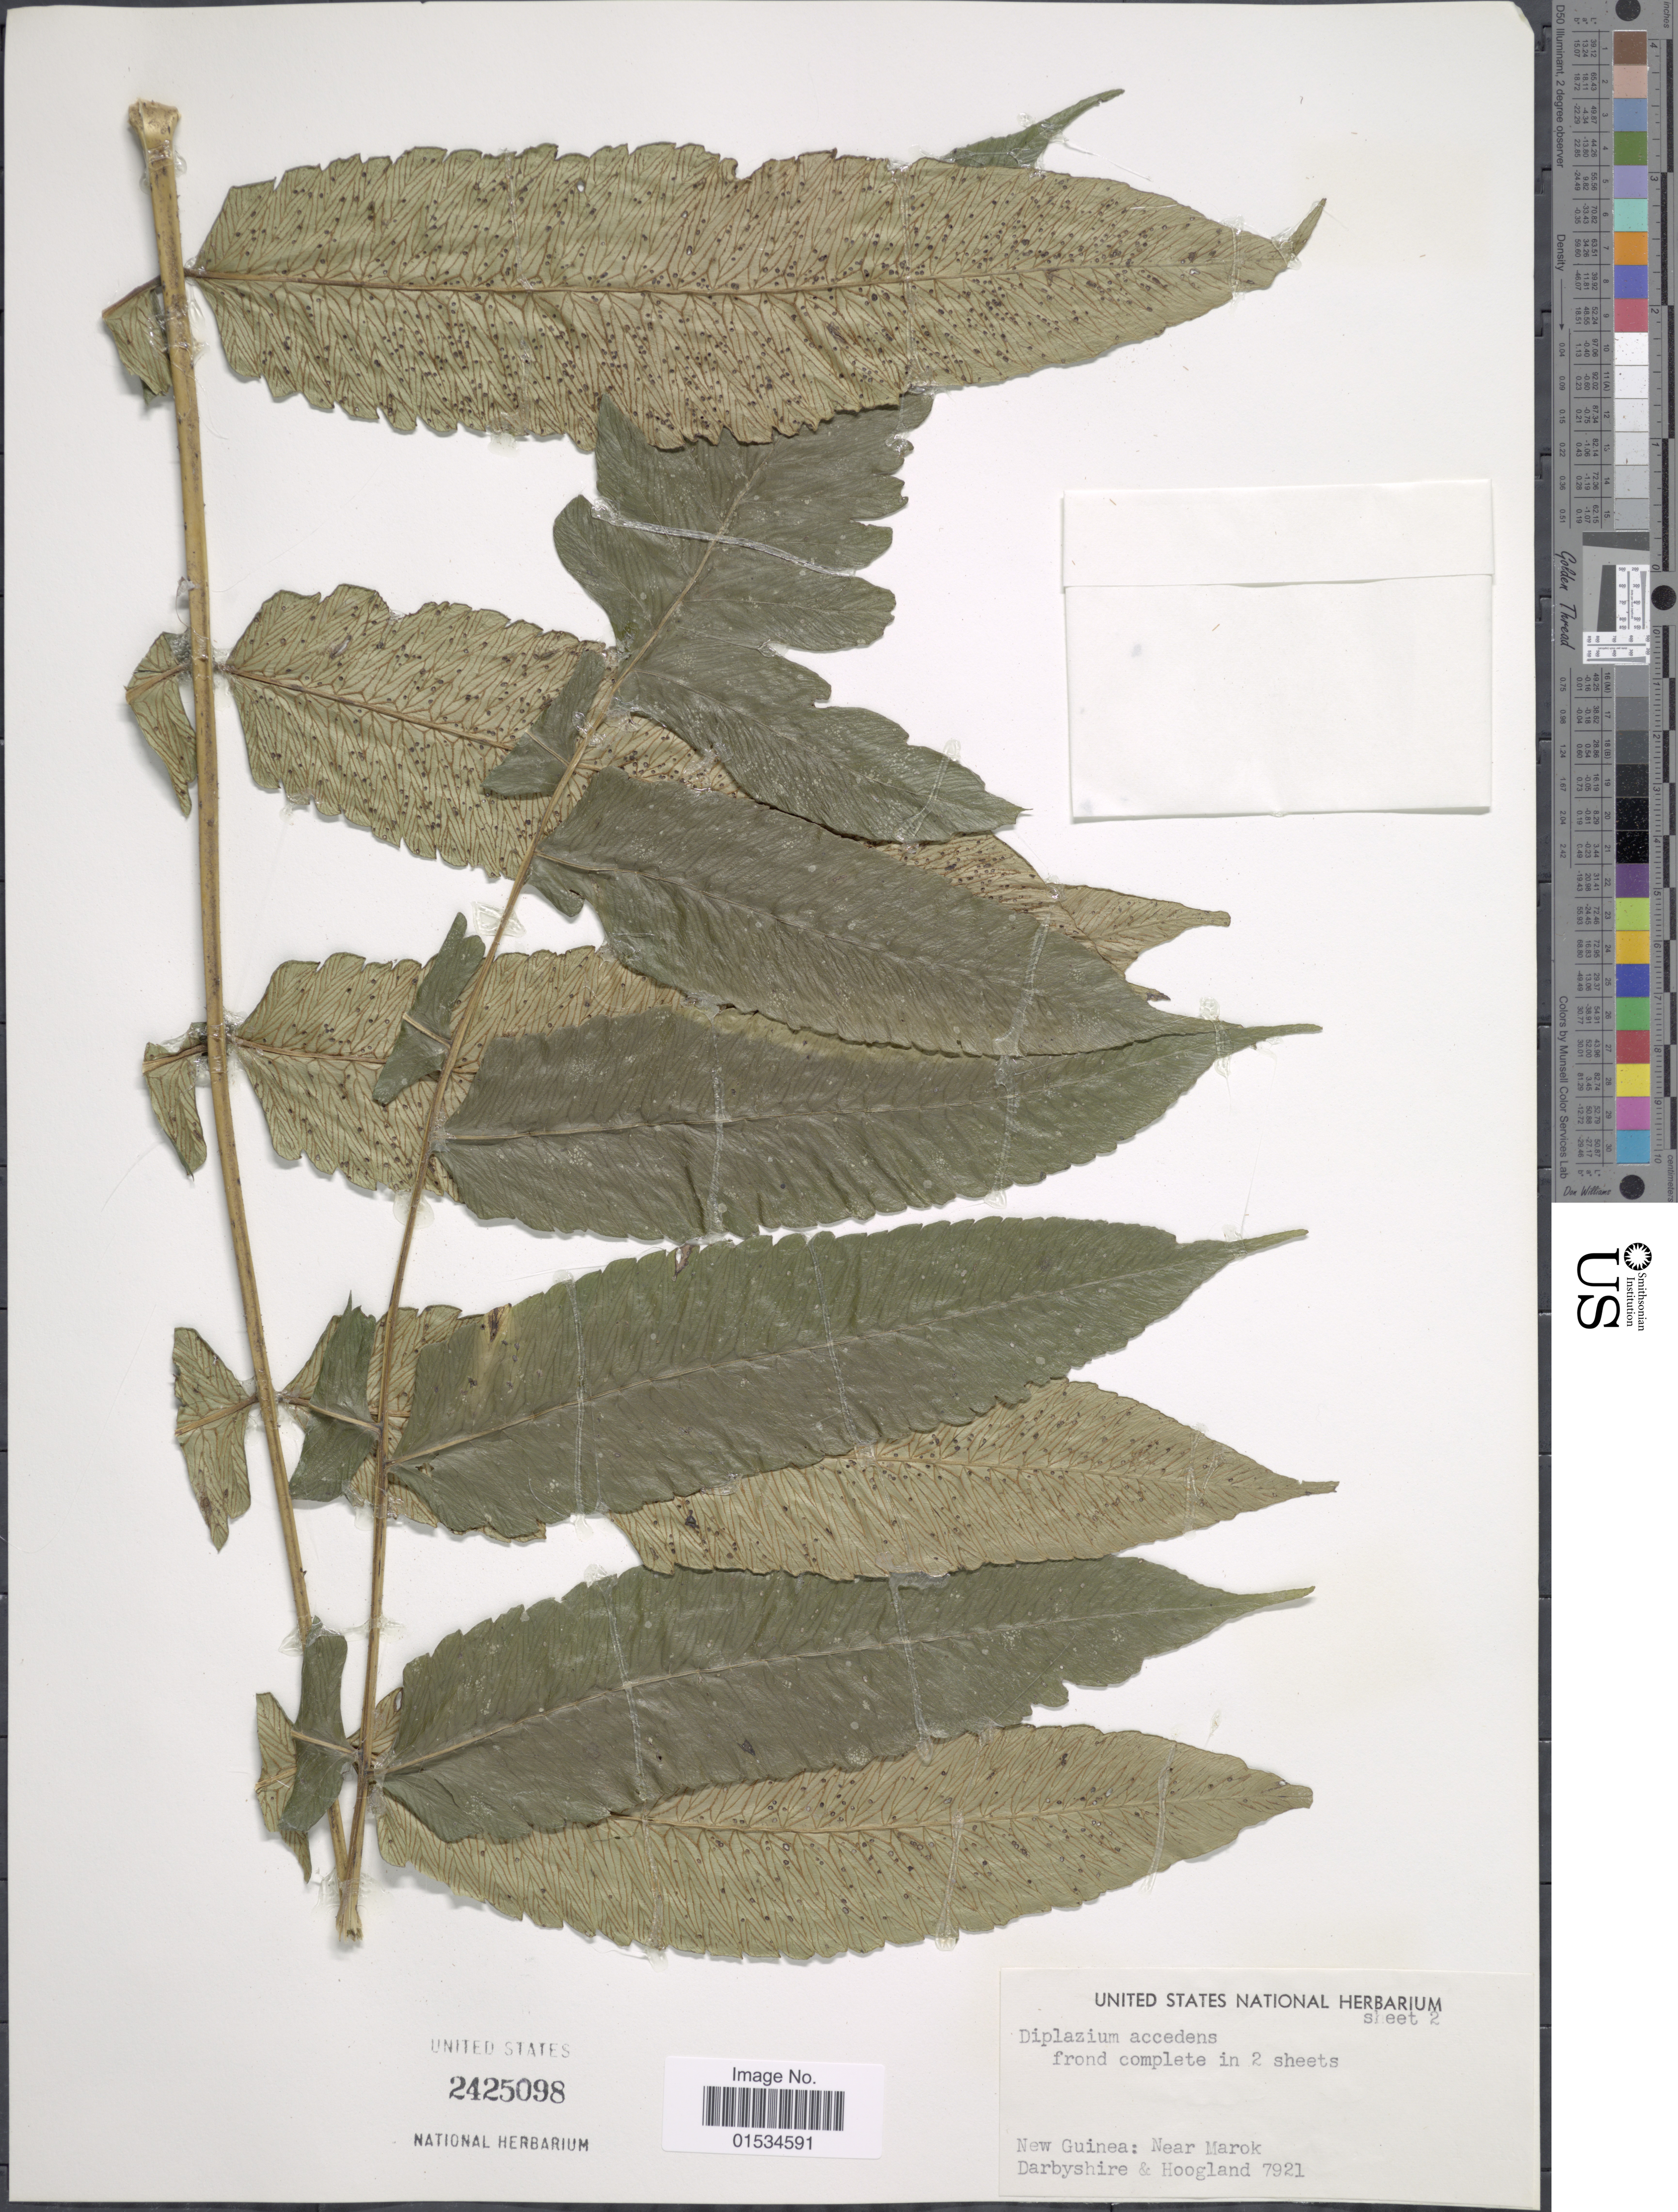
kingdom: Plantae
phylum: Tracheophyta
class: Polypodiopsida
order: Polypodiales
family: Athyriaceae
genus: Diplazium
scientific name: Diplazium accendens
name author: Blume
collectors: Darbyshire & Hoogland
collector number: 7921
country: Papua New Guinea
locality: Near Marok, New Guinea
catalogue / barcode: US 2425098